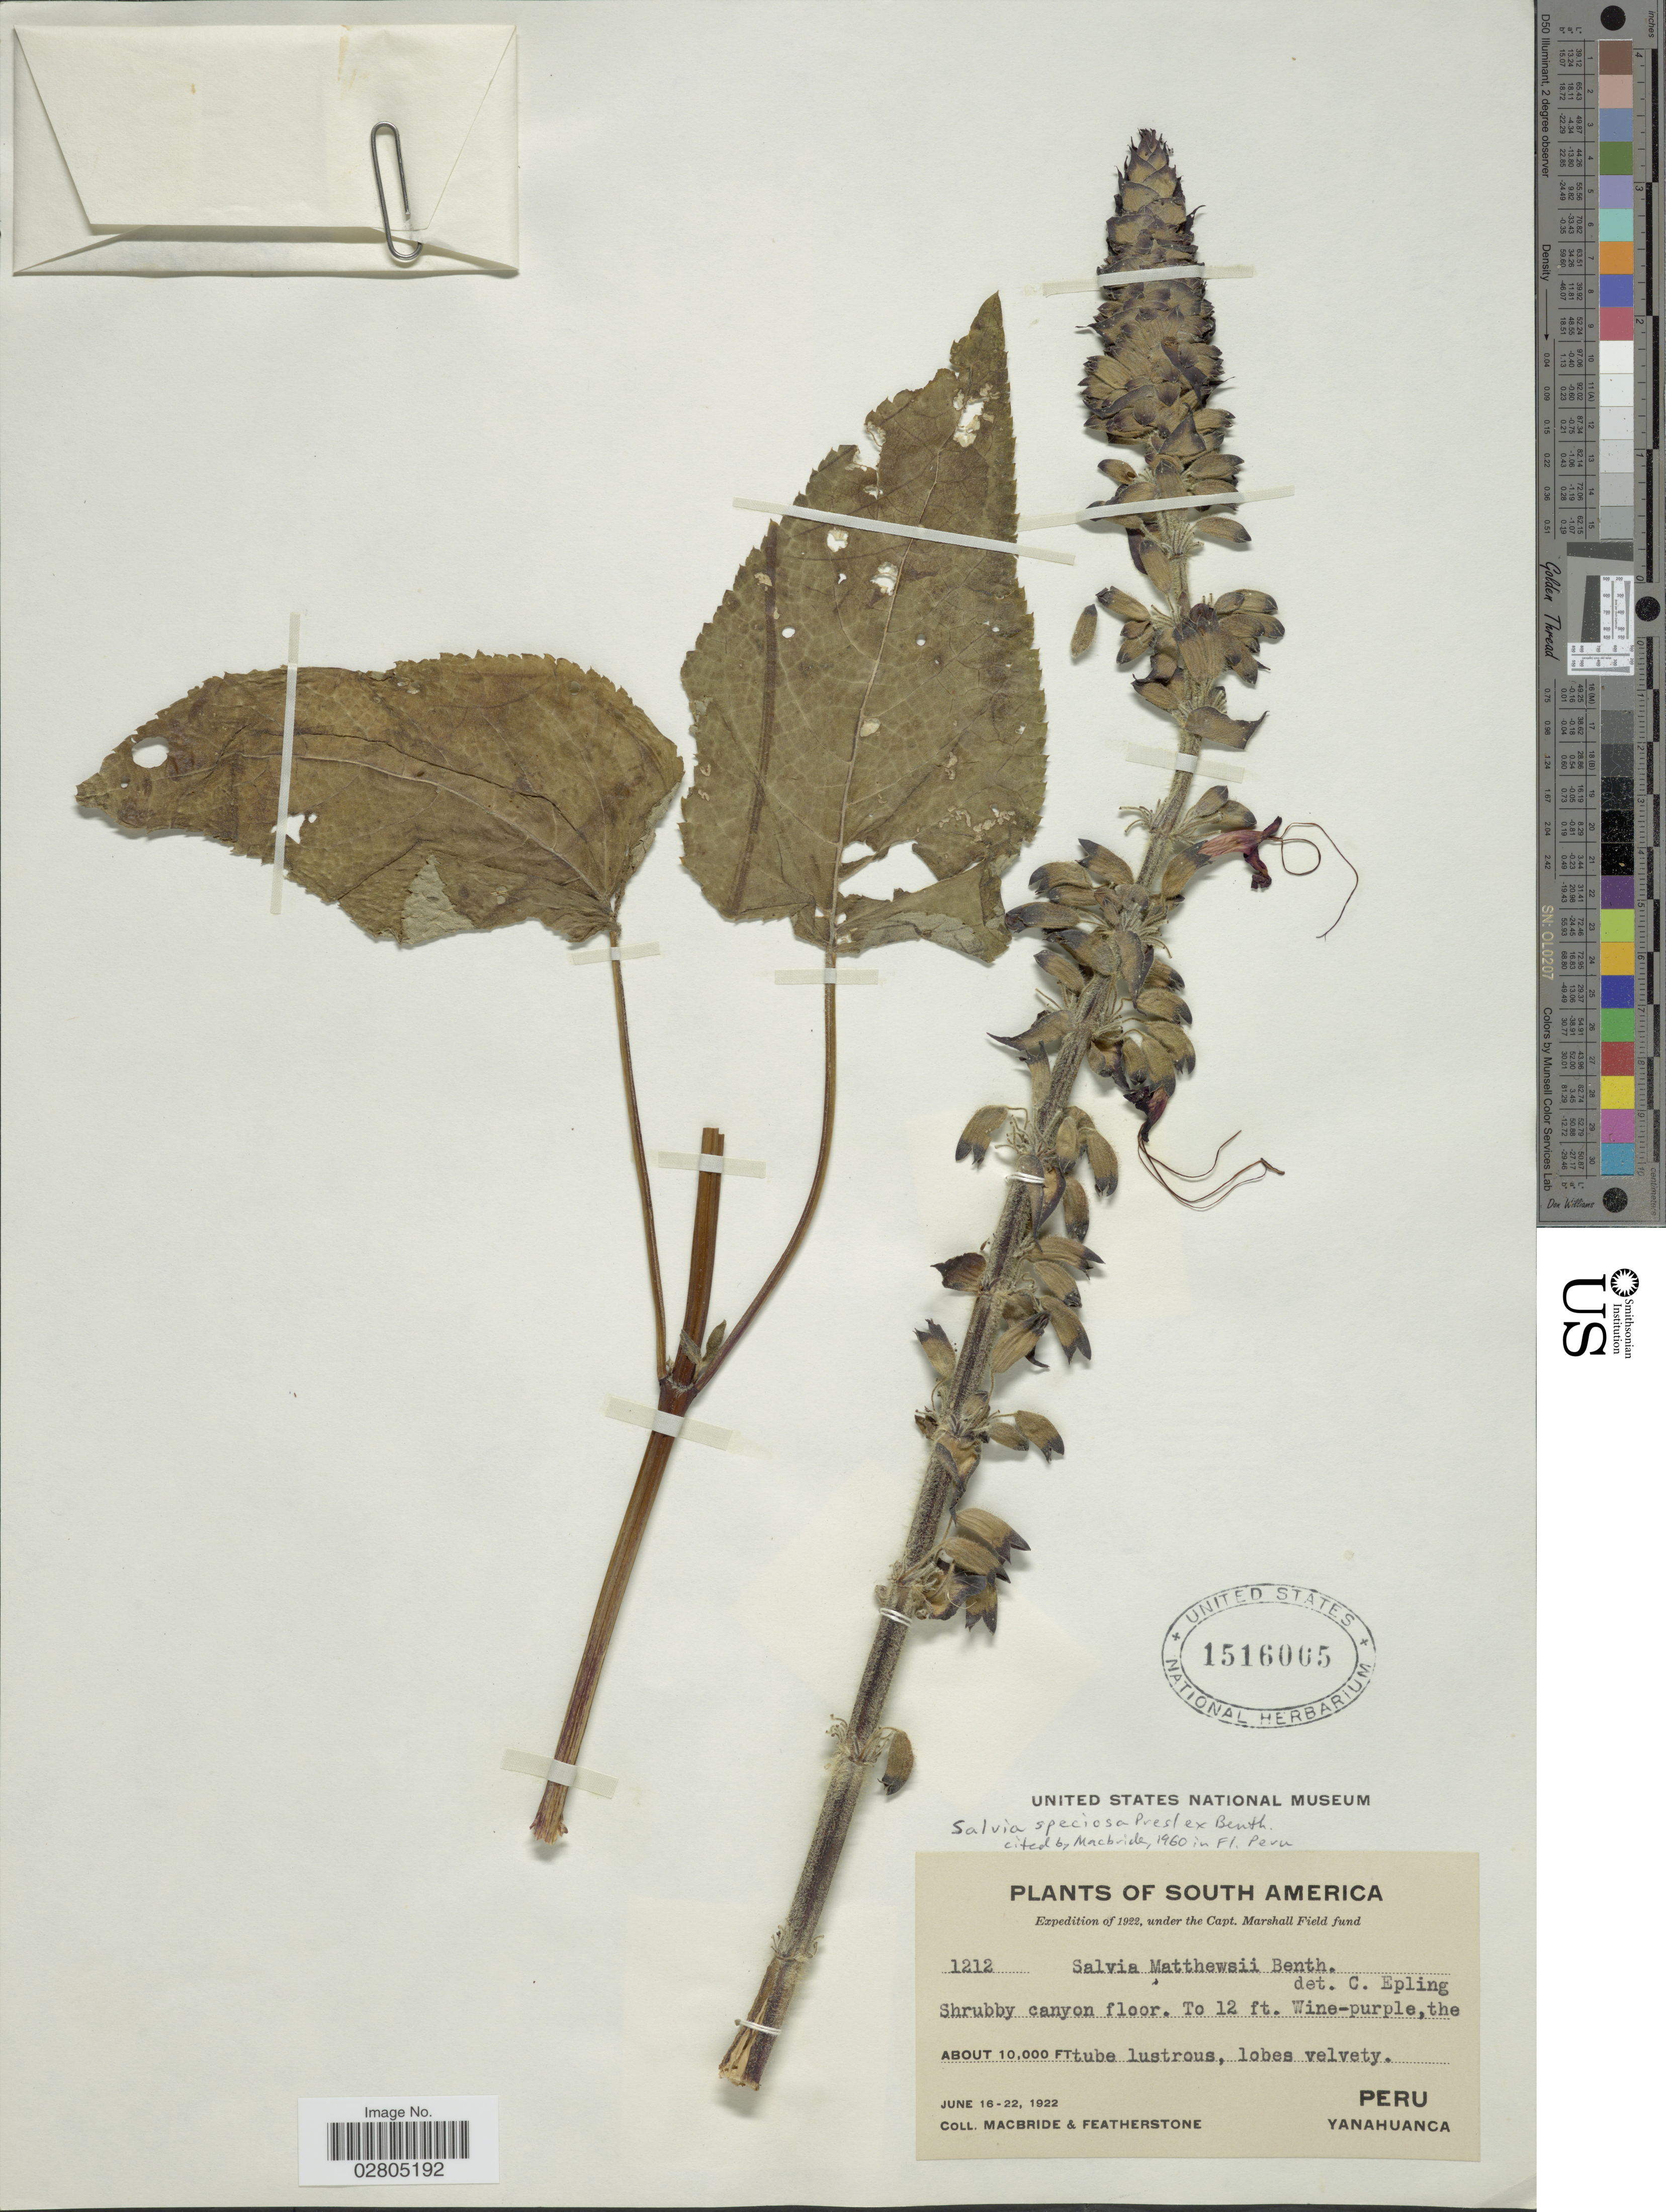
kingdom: Plantae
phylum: Tracheophyta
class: Magnoliopsida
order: Lamiales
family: Lamiaceae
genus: Salvia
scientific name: Salvia speciosa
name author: C. Presl ex Benth.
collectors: Macbride, -- & -. Featherstone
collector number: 1212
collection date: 1922-06-16/1922-06-22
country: Peru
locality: Yanahuanca.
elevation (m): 3048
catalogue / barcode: US 1516005